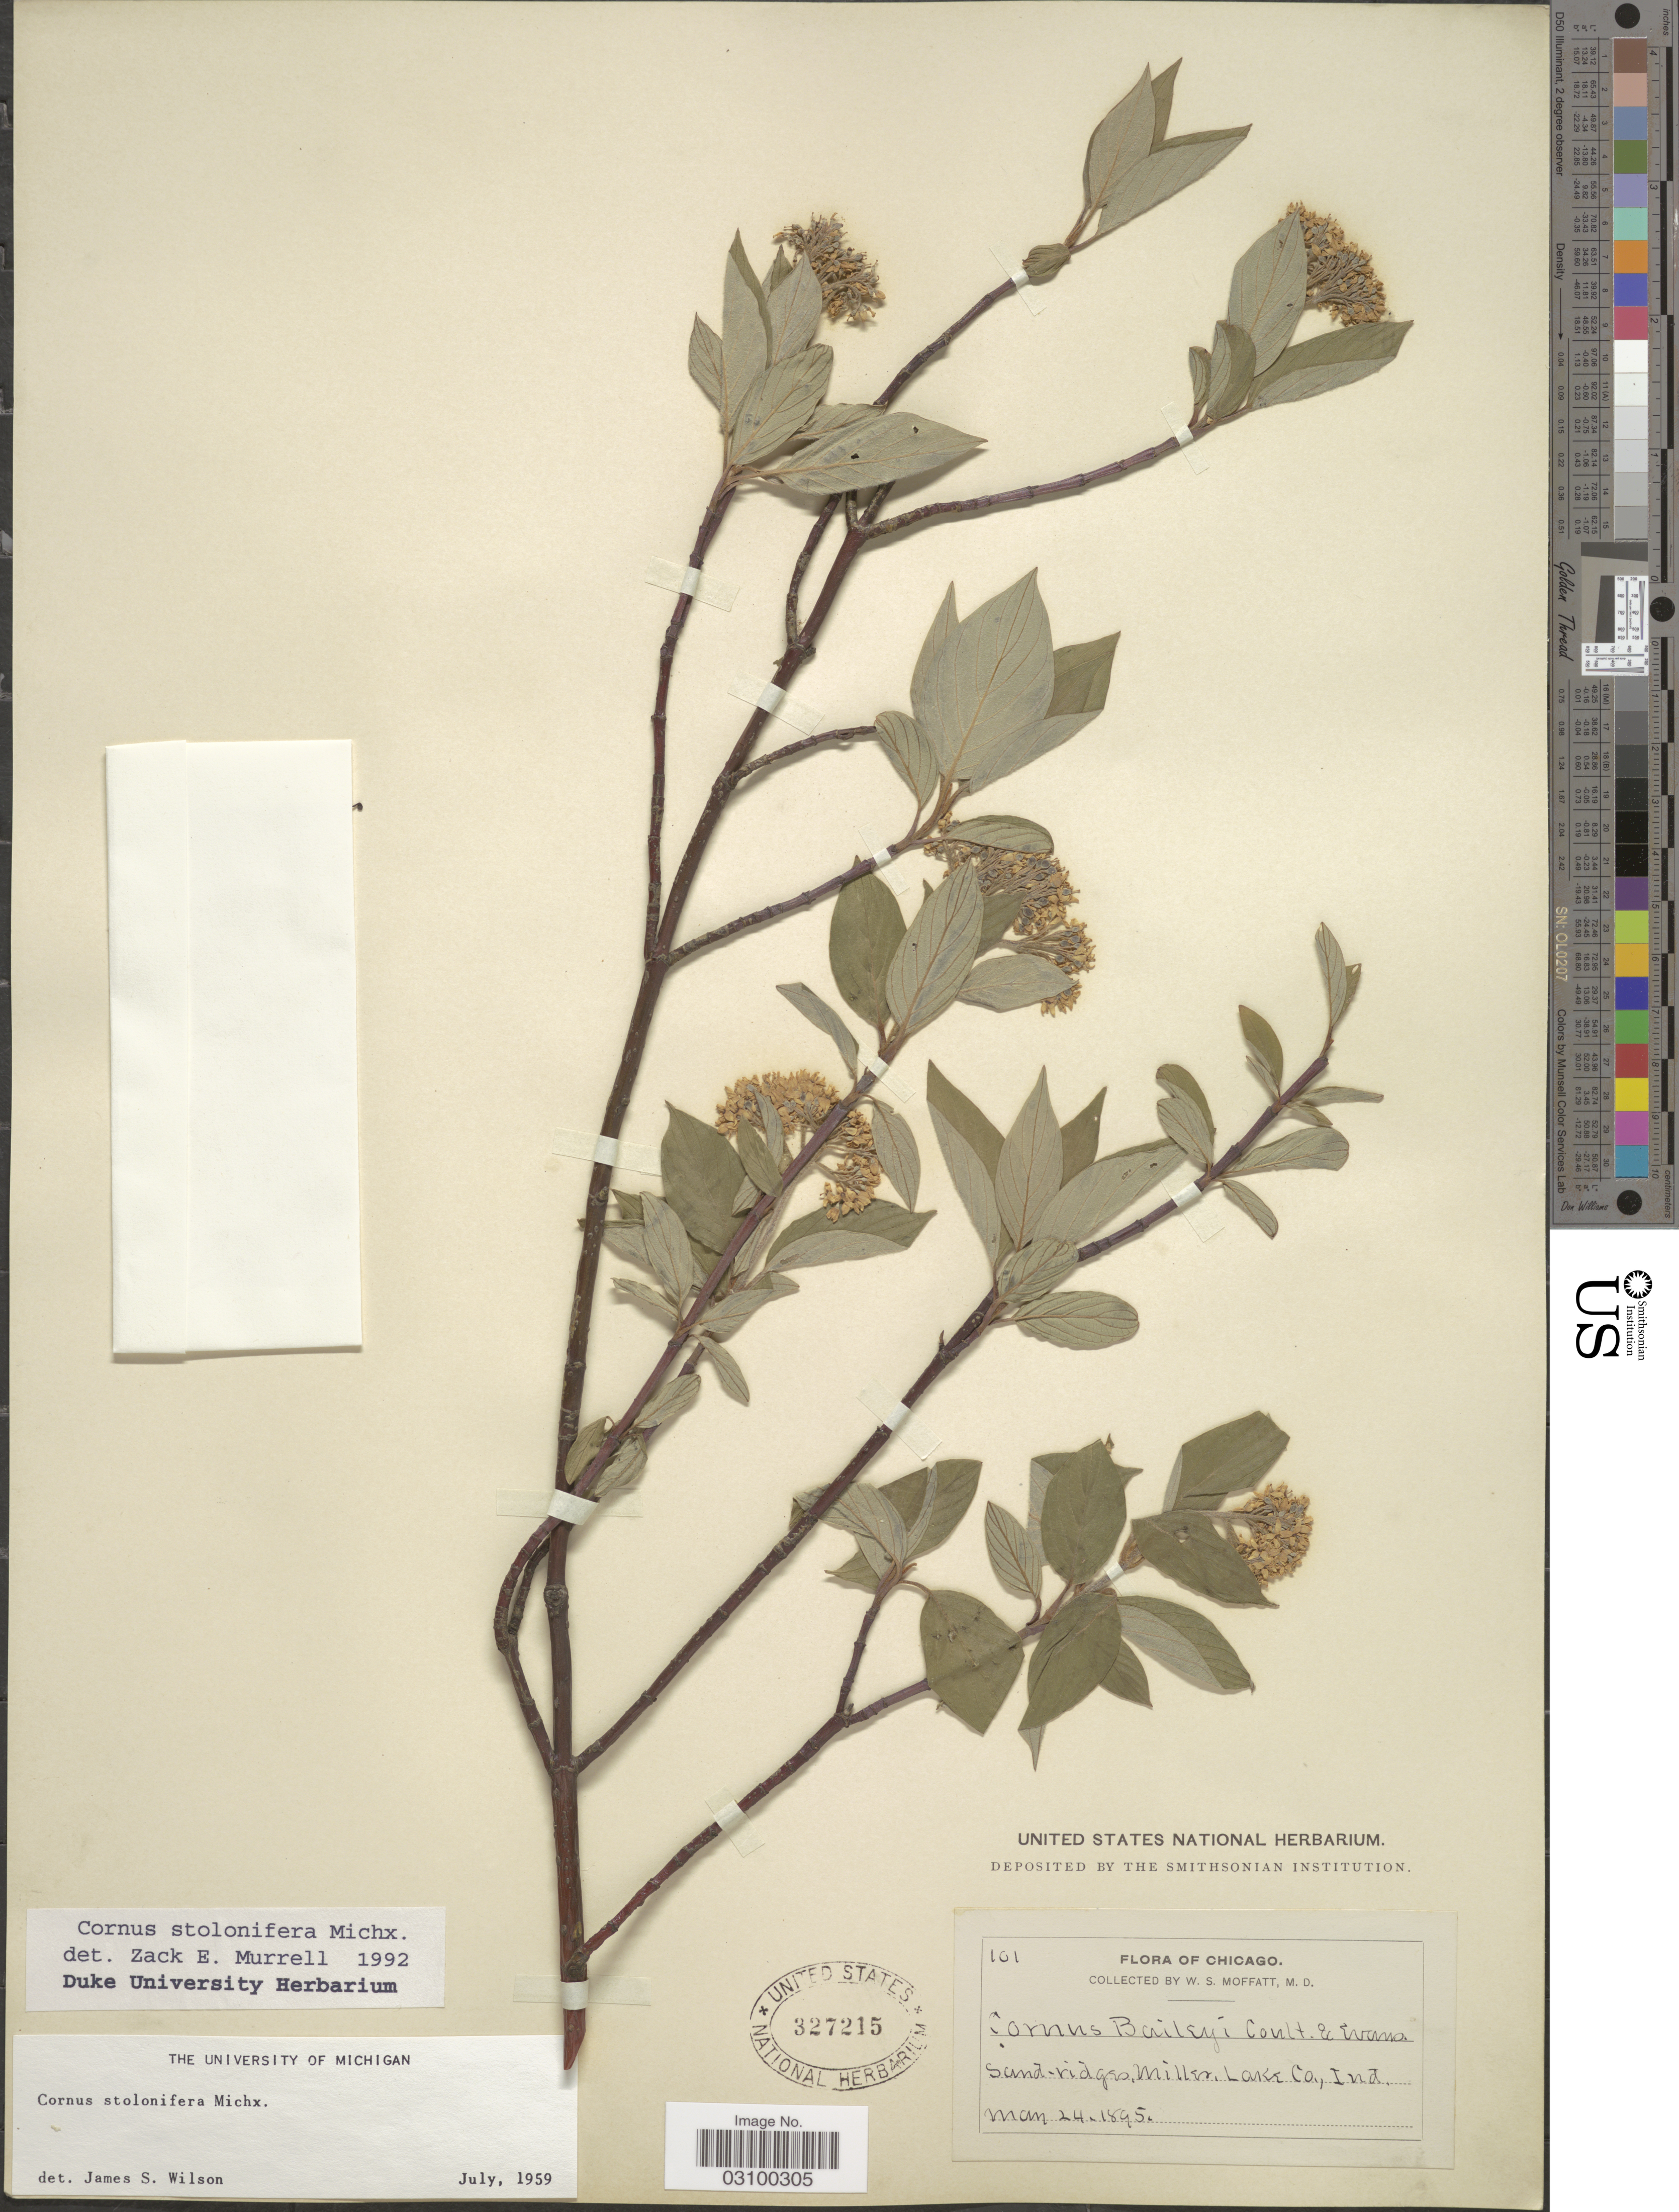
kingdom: Plantae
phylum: Tracheophyta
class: Magnoliopsida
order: Cornales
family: Cornaceae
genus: Cornus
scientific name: Cornus sericea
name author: L.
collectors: W. Moffatt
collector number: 101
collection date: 1895-05-24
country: United States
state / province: Indiana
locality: Chicago. Miller, Lake Co., Ind.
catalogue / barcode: US 327215